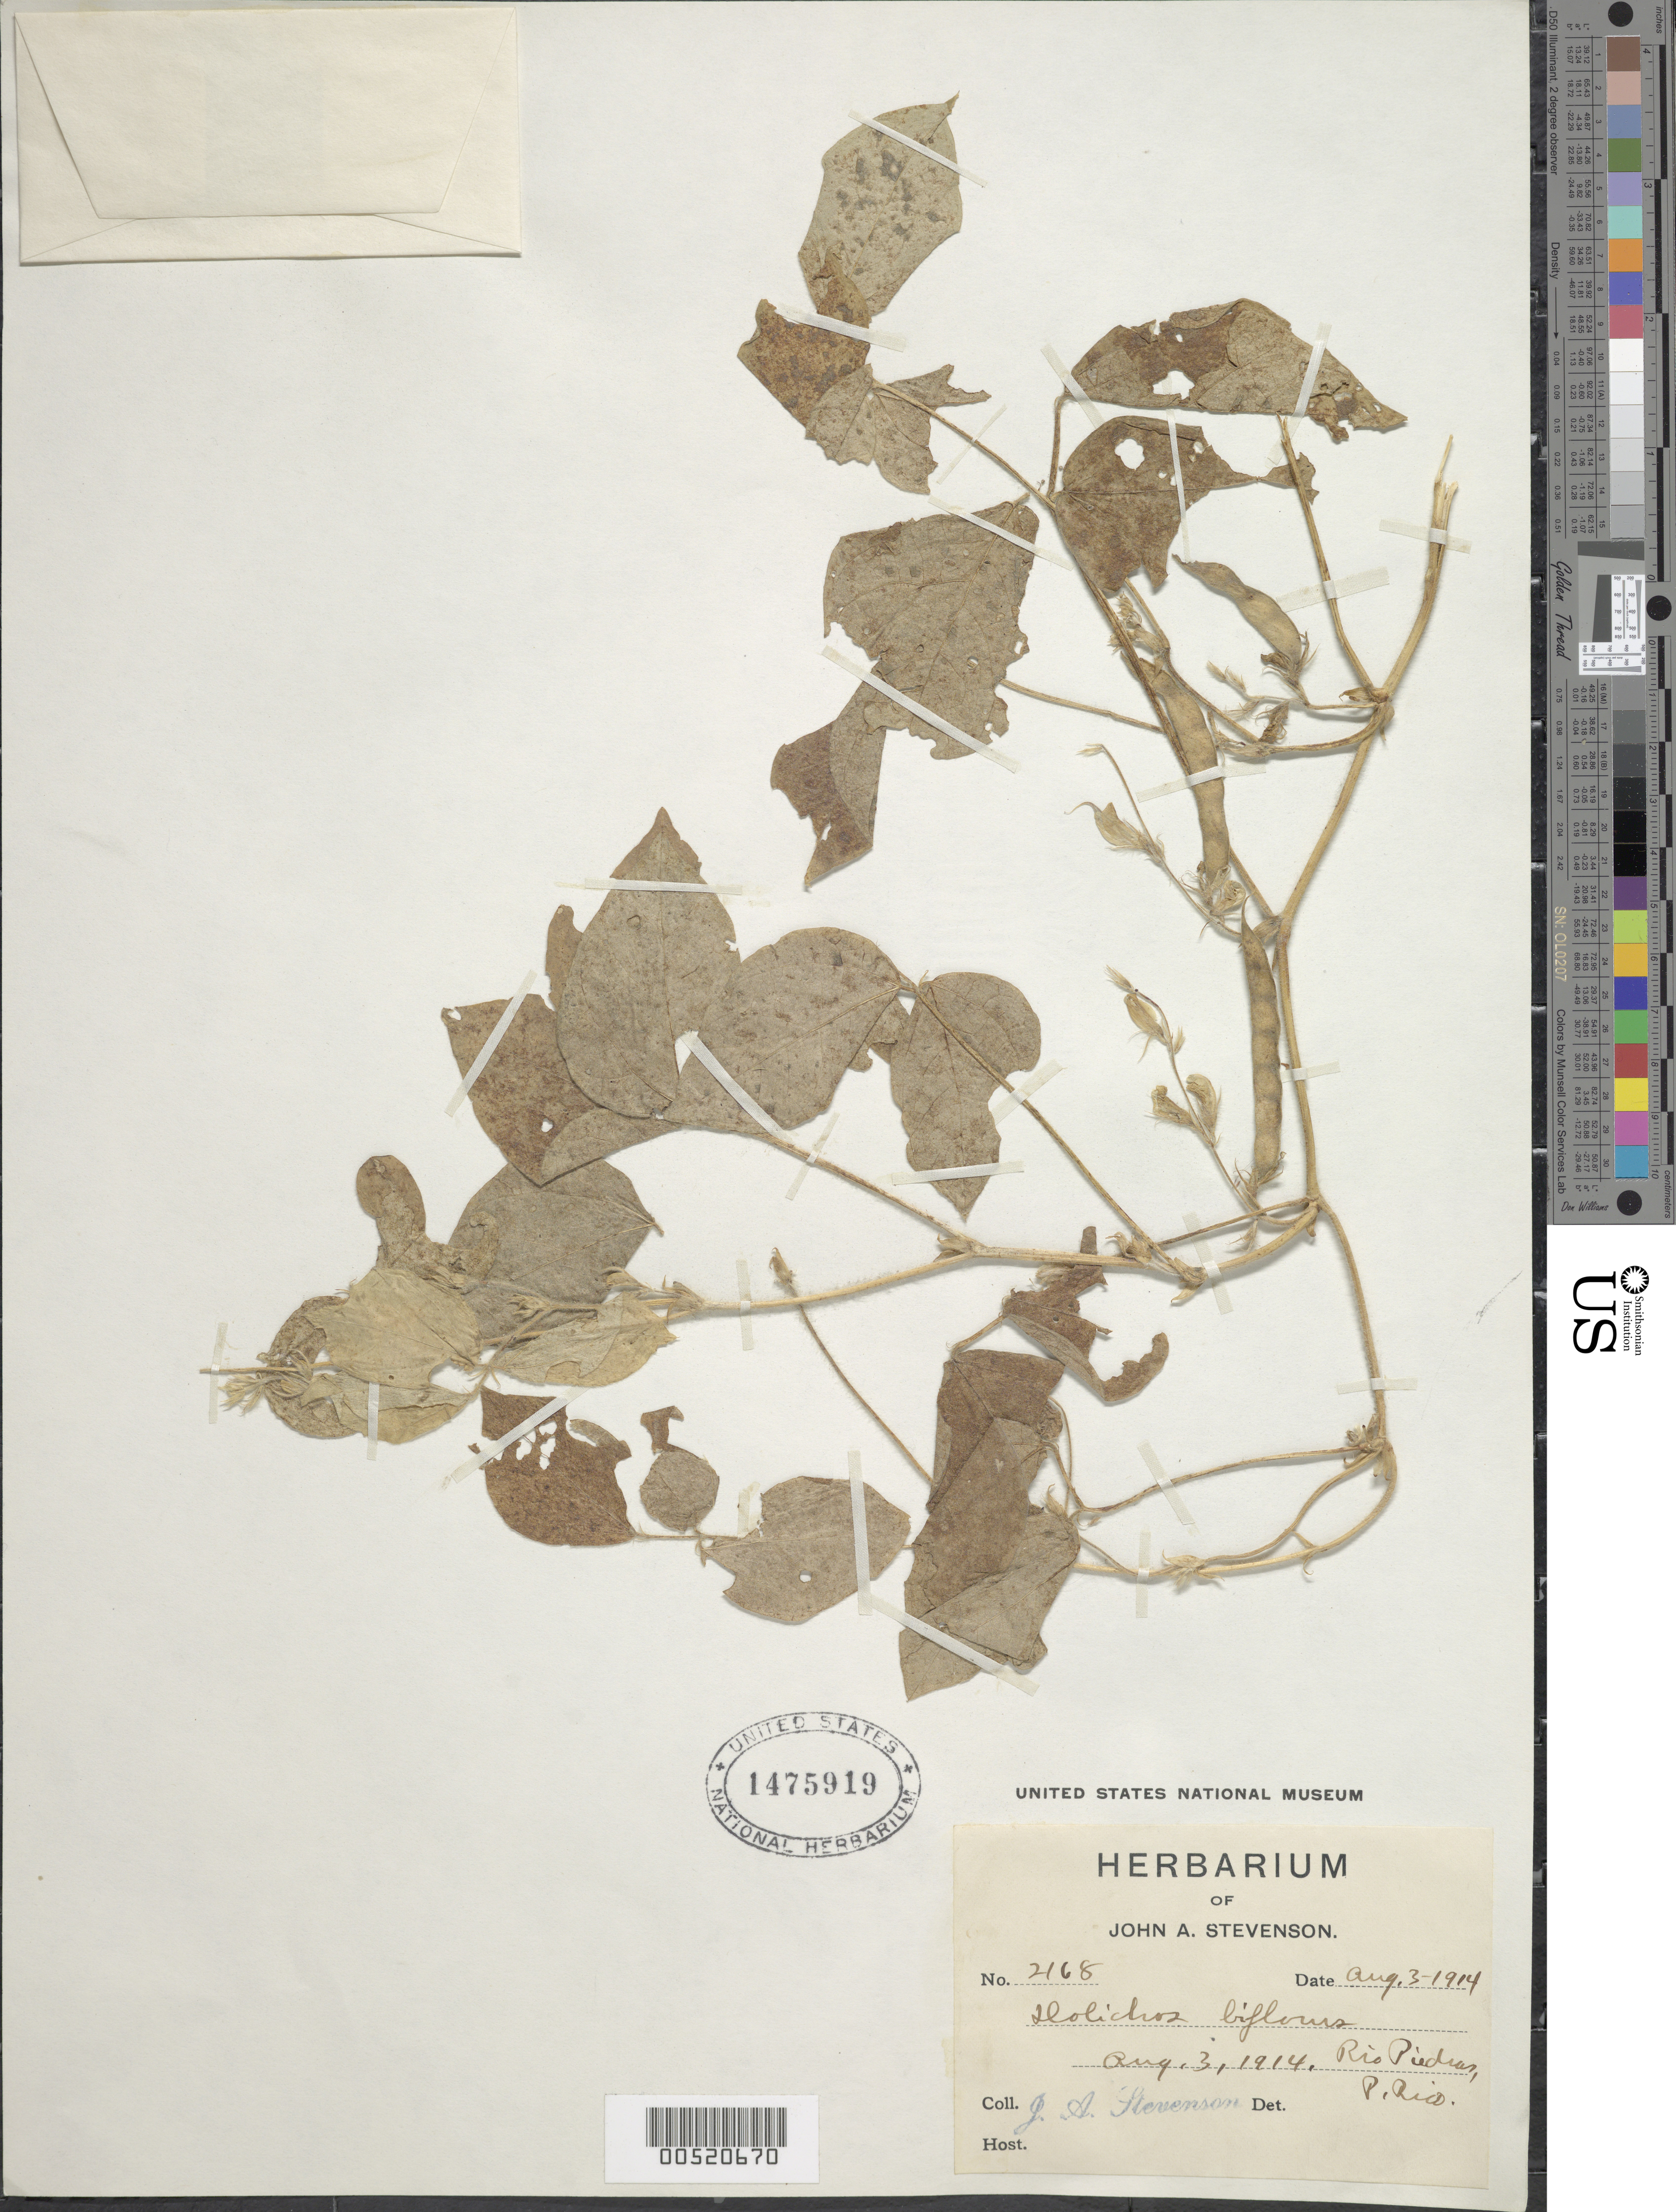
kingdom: Plantae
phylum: Tracheophyta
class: Magnoliopsida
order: Fabales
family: Fabaceae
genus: Dolichos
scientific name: Dolichos biflorus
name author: L.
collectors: J. Stevenson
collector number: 2168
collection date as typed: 03 Aug 1914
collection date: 1914-08-03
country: Puerto Rico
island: Greater Antilles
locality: Rio Piedras.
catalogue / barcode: US 1475919